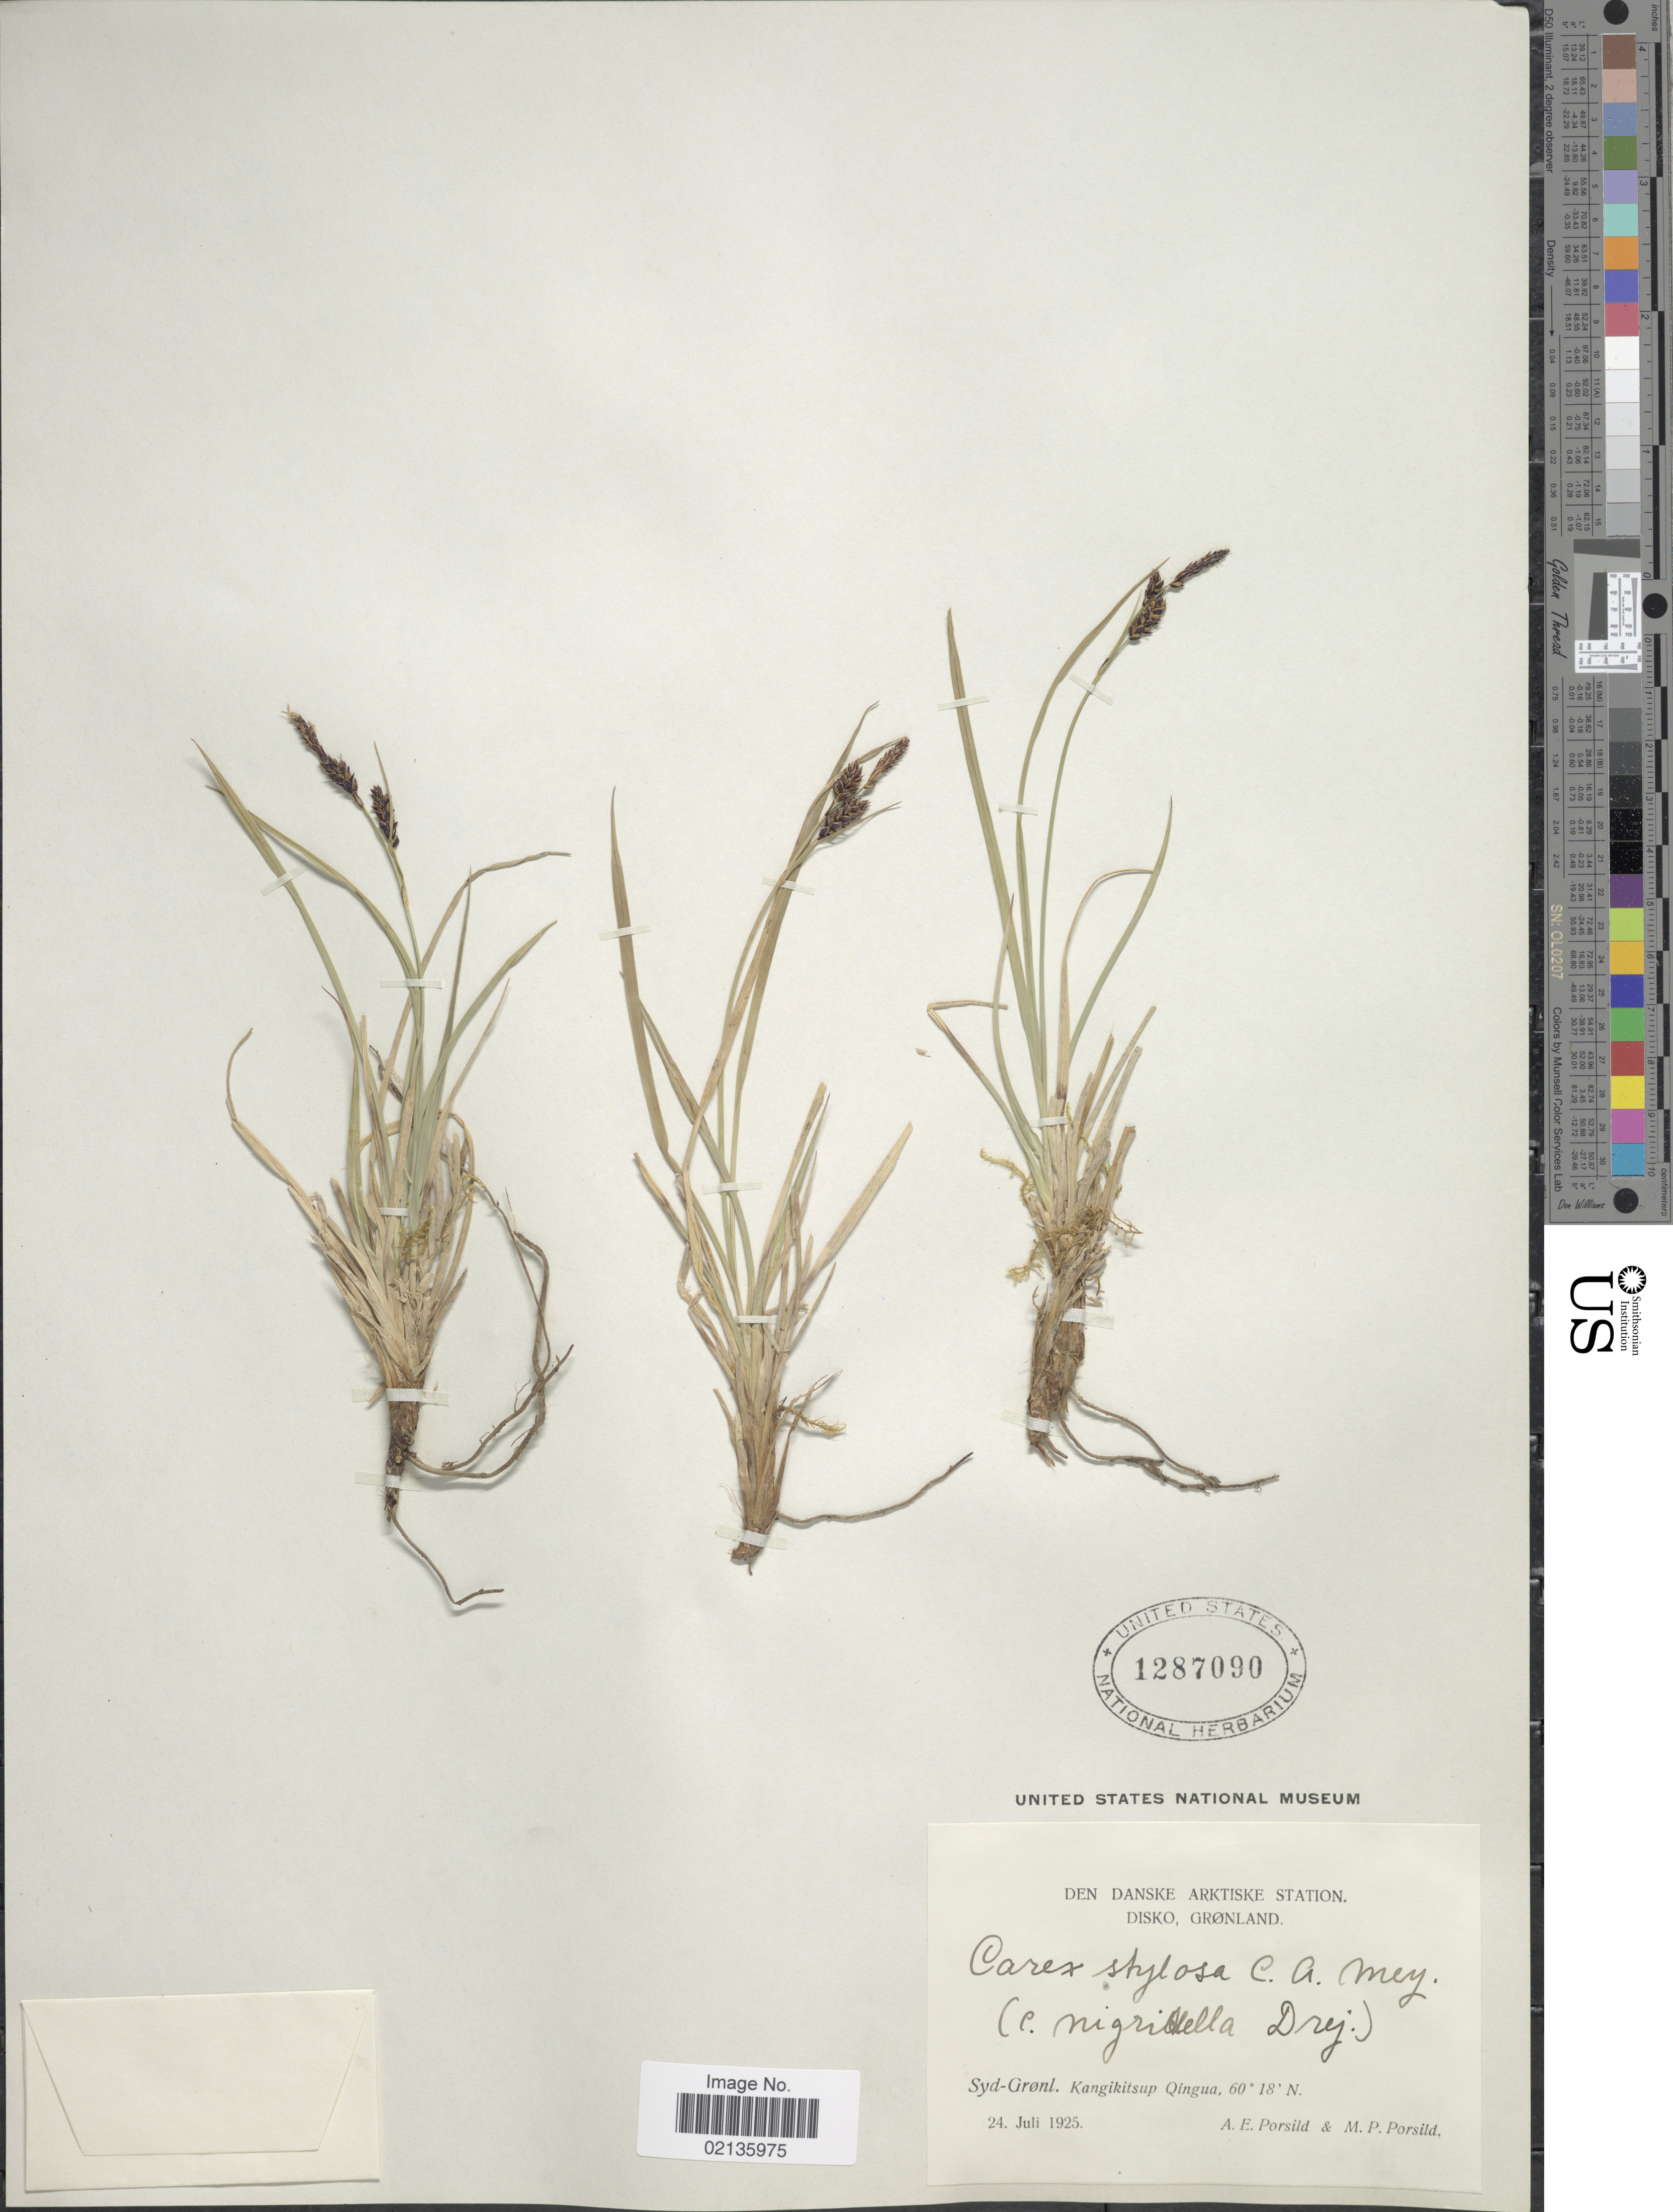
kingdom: Plantae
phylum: Tracheophyta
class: Liliopsida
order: Poales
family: Cyperaceae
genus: Carex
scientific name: Carex stylosa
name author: C.A. Mey.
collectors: A. E. Porsild & M. P. Porsild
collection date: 1925-07-24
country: Greenland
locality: Den Danske Arktiske Station, Disko, Syd-Gronl. Kangikitsup Qingua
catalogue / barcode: US 1287090